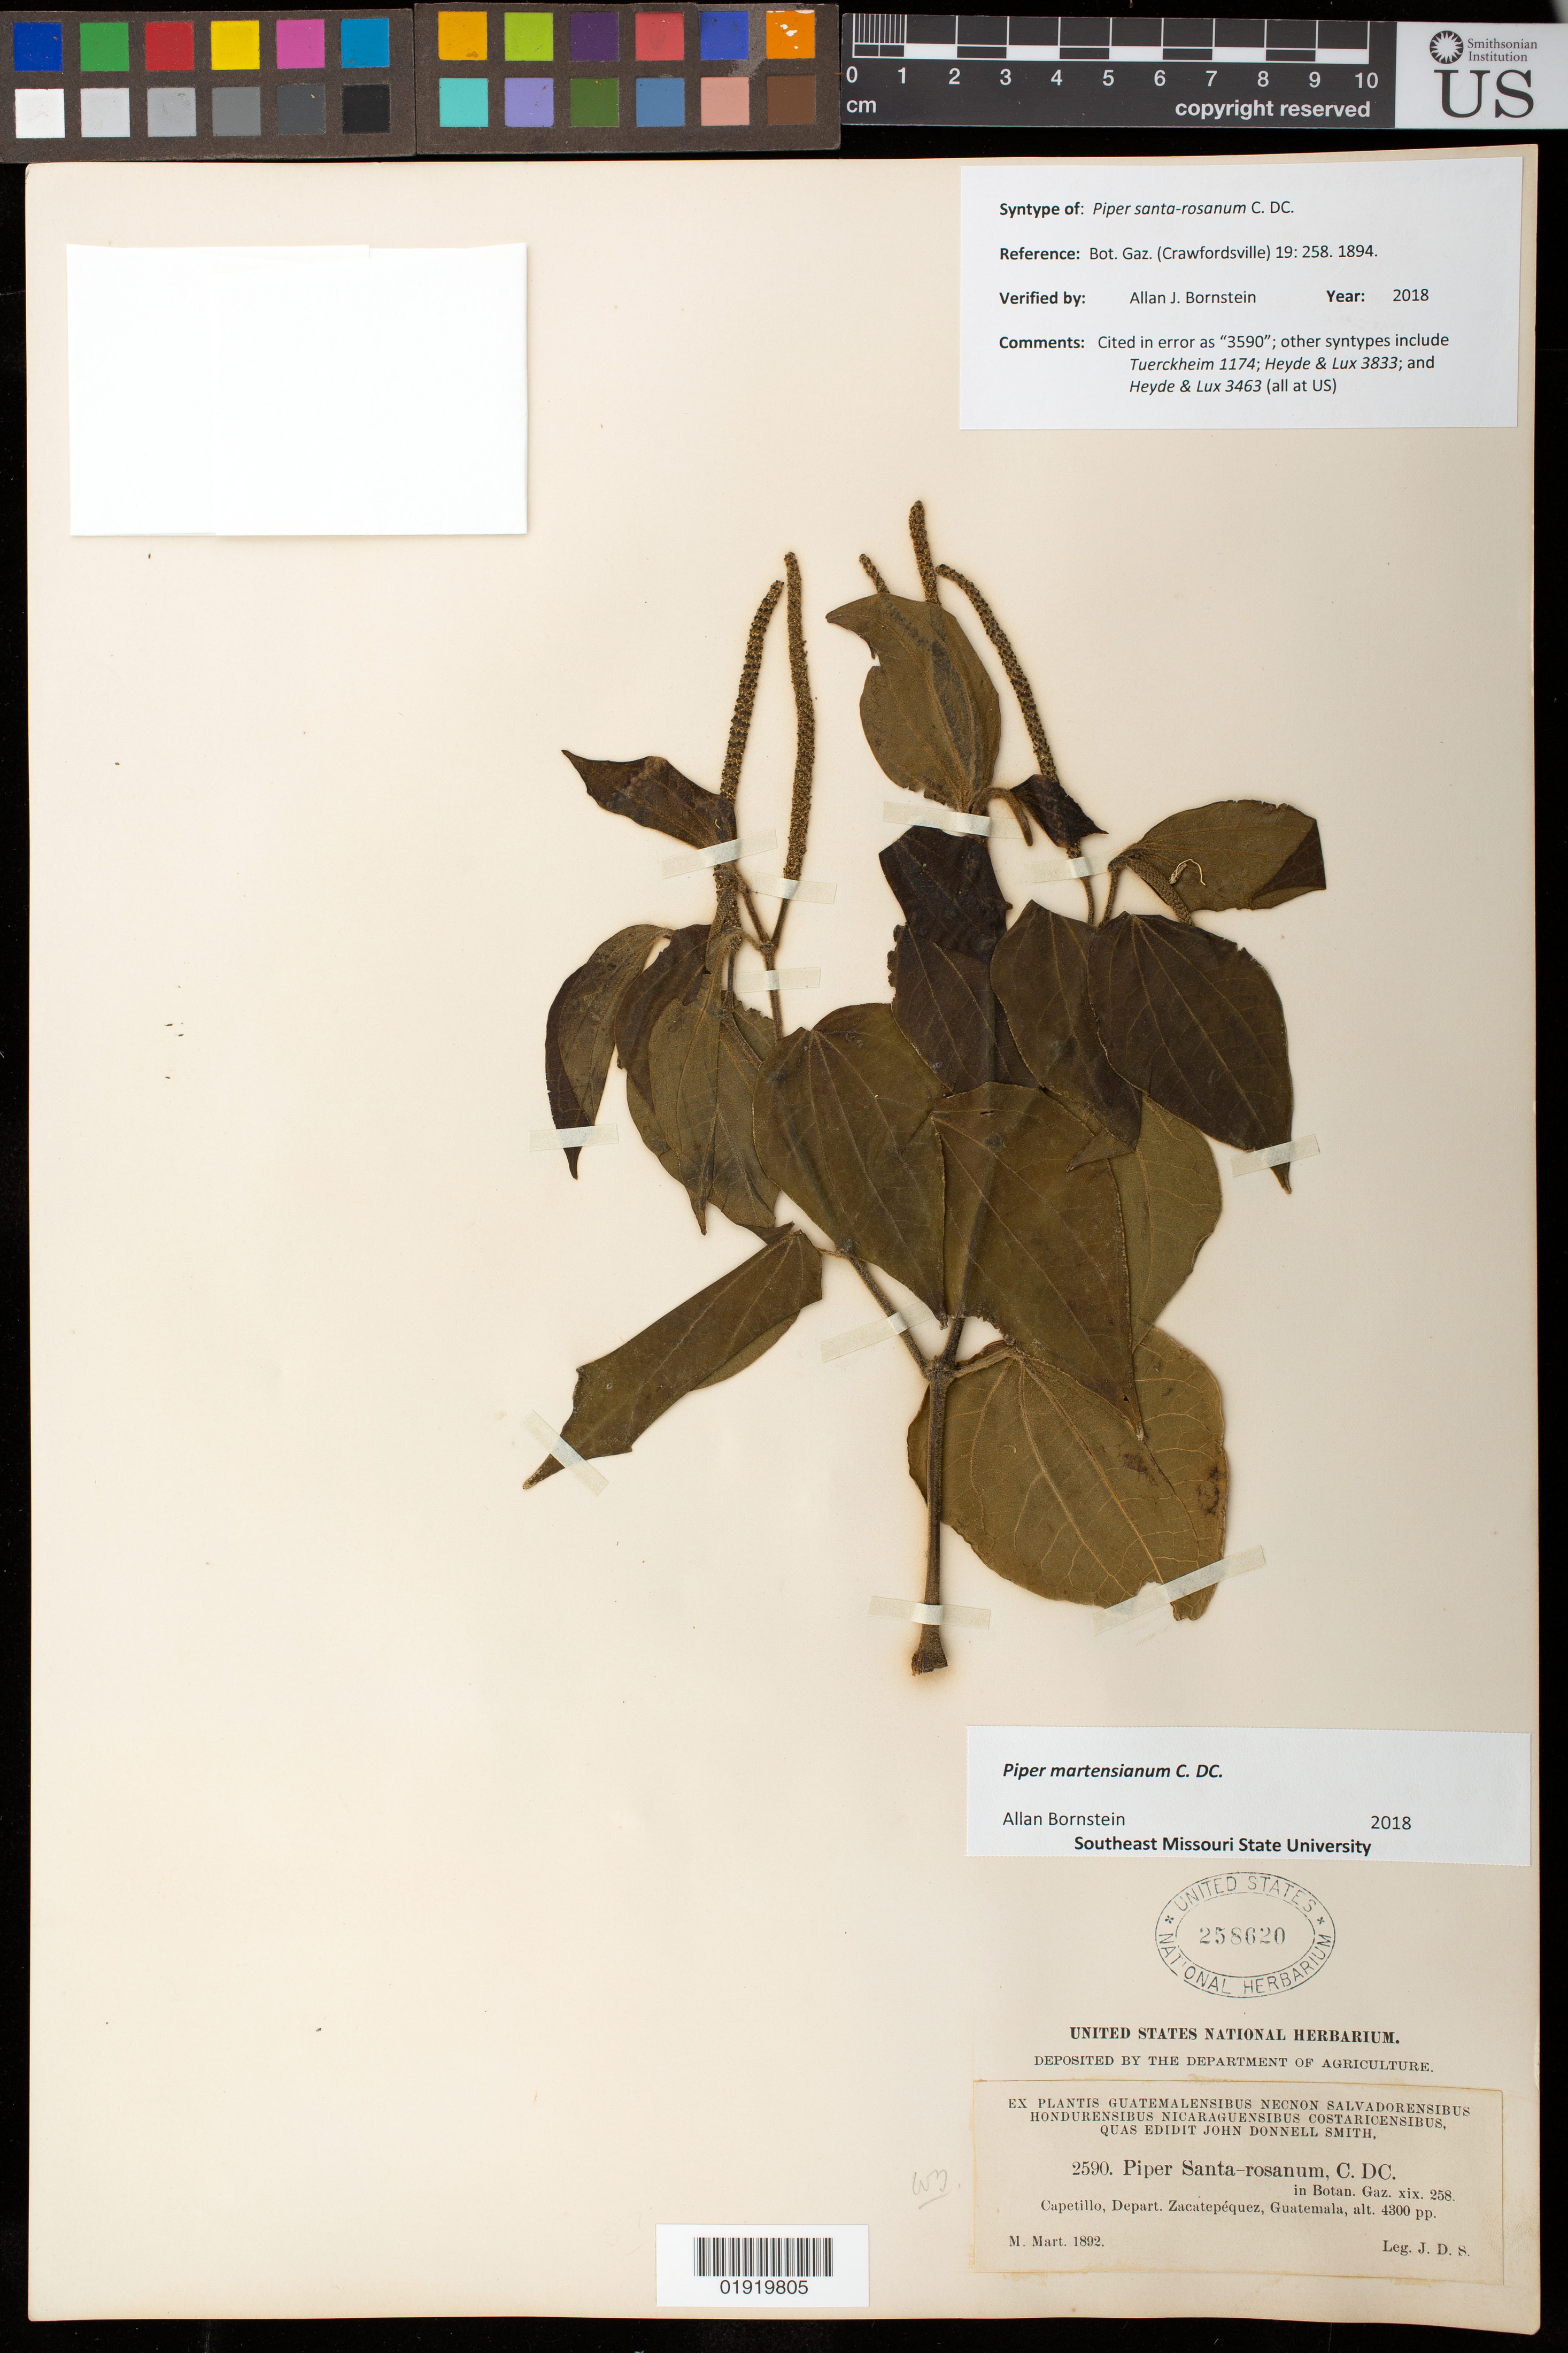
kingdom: Plantae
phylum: Tracheophyta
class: Magnoliopsida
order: Piperales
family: Piperaceae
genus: Piper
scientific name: Piper santa-rosanum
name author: C. DC. in Donn. Sm.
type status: Syntype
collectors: J. Donnell Smith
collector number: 1174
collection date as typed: Mar 1892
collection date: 1892-03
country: Guatemala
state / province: Sacatepéquez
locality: Capetillo, Depart. Zacatepéquez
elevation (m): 1311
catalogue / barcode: US 258620